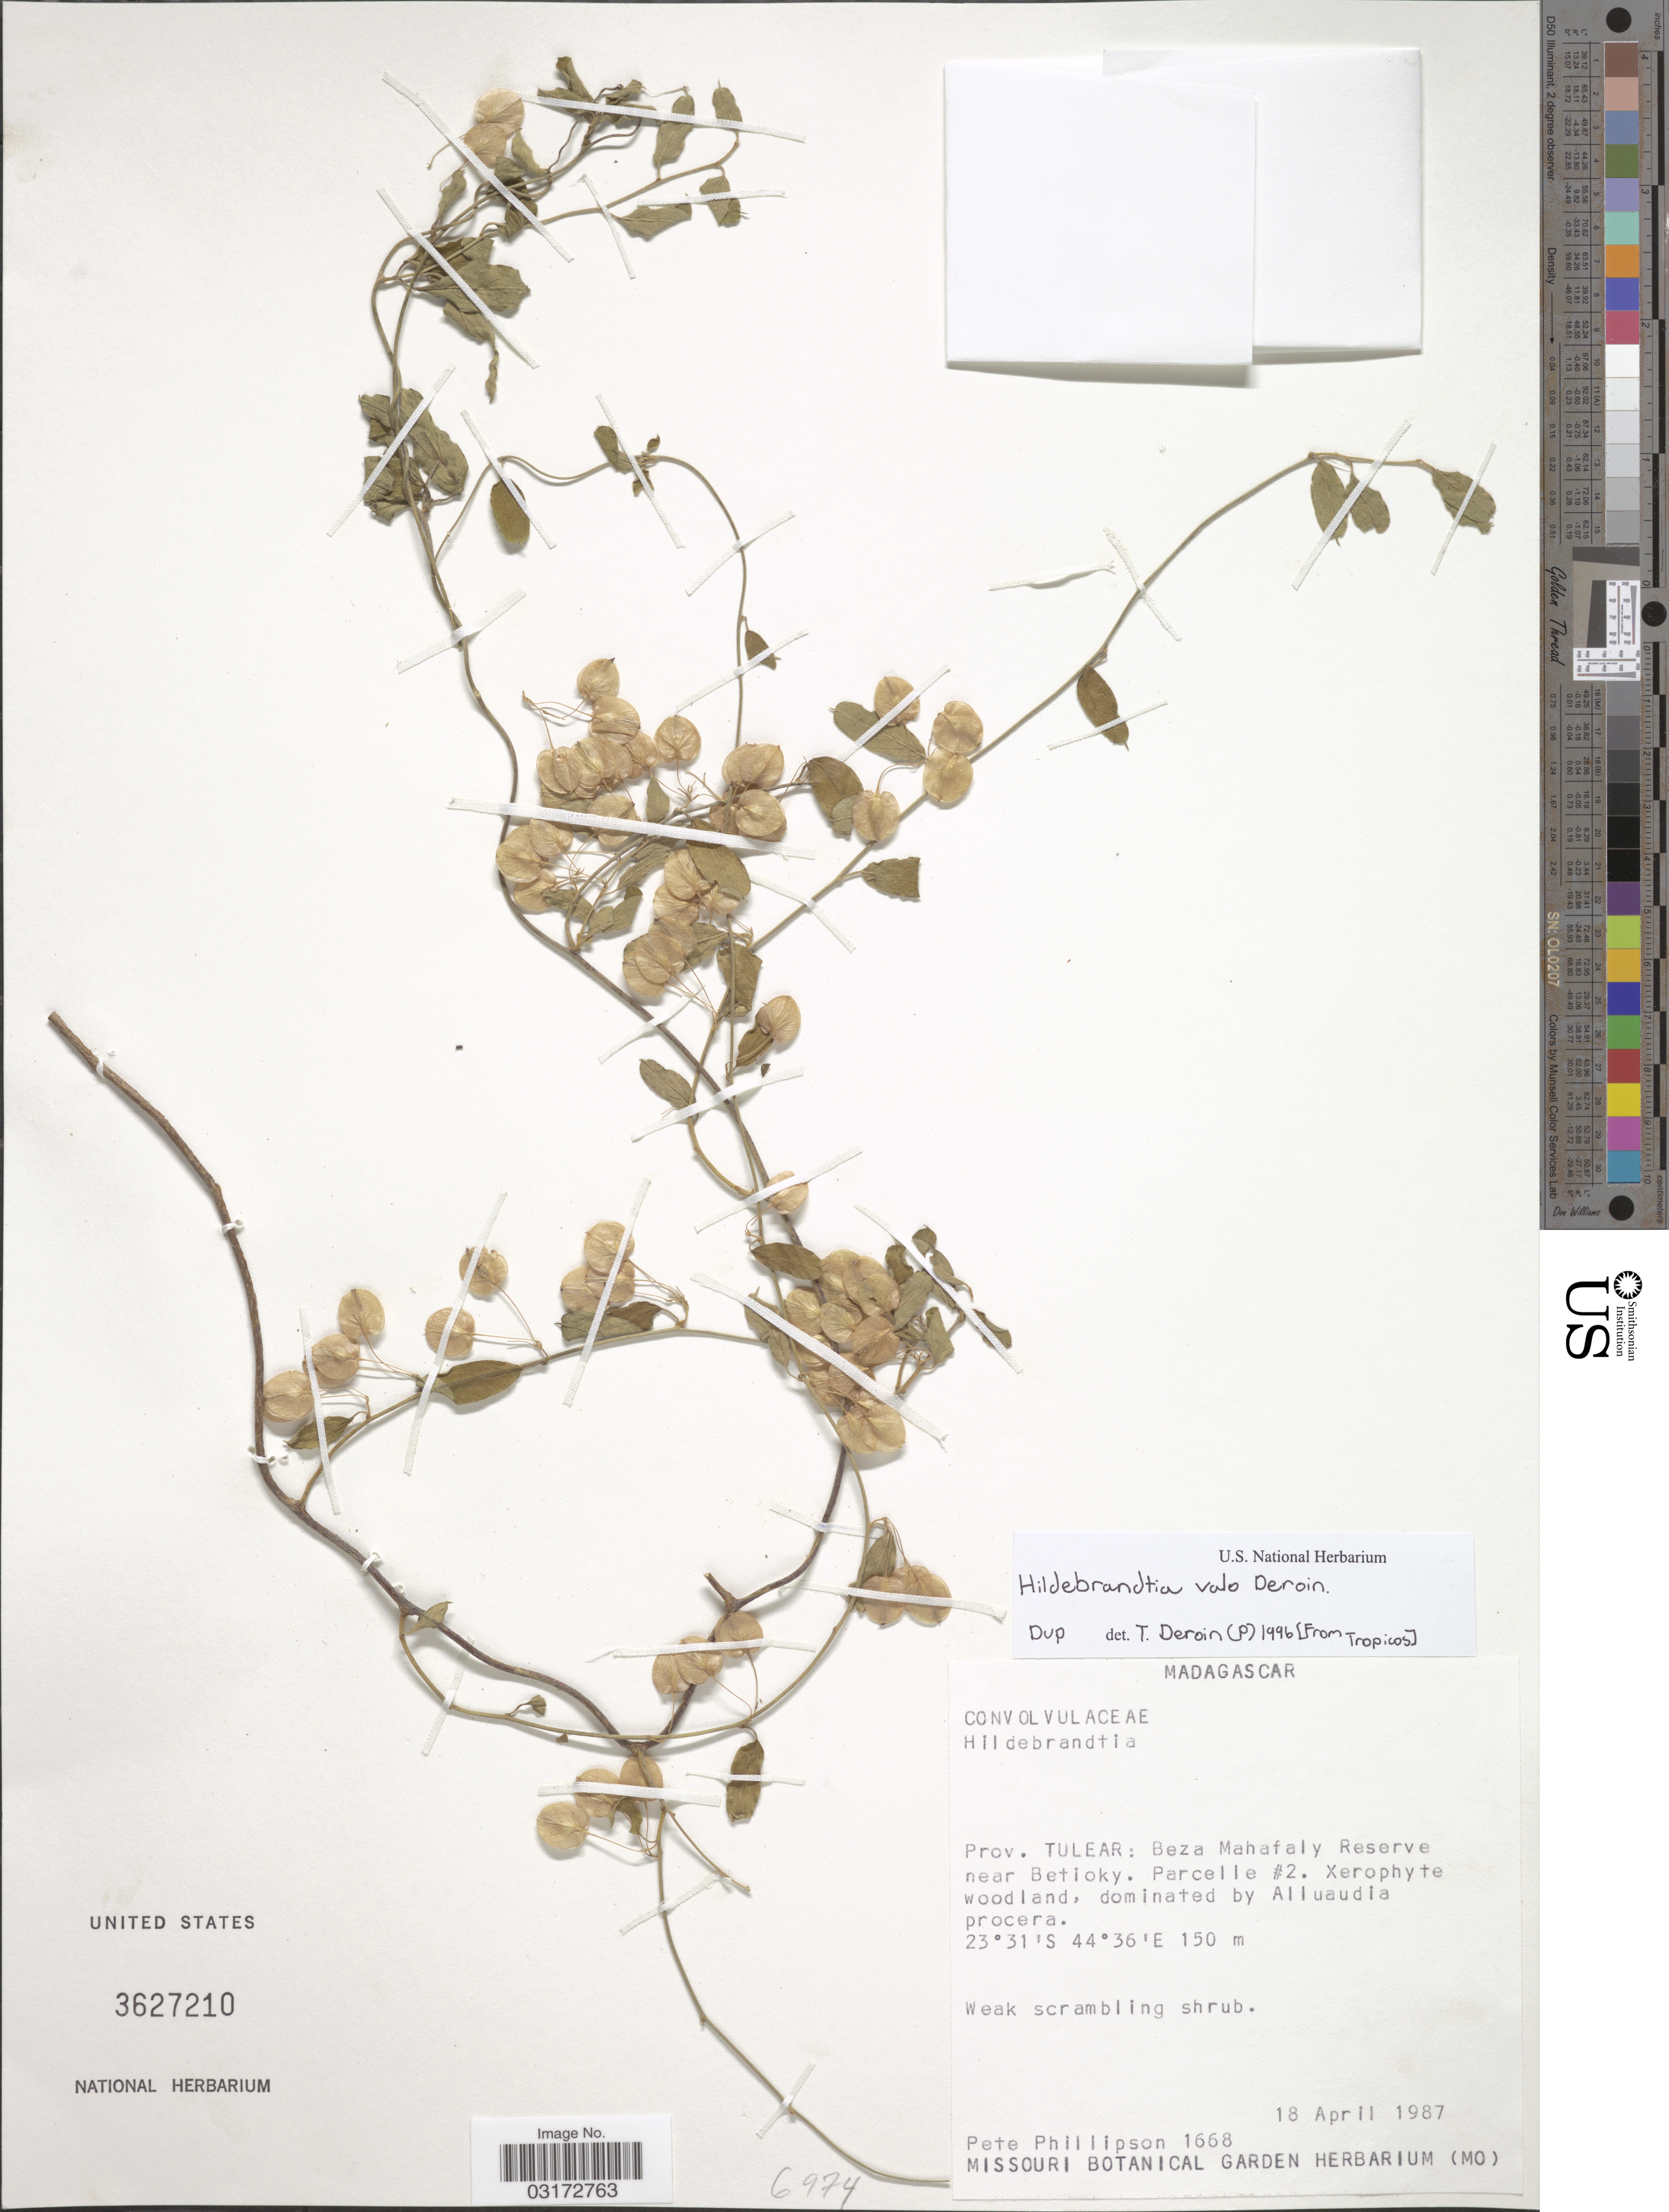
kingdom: Plantae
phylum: Tracheophyta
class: Magnoliopsida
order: Solanales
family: Convolvulaceae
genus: Hildebrandtia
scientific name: Hildebrandtia valo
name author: Deroin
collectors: P. B. Phillipson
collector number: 1668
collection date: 1987-04-18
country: Madagascar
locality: Prov. Tulear: Beza Mahafely Reserve near Betioky. Parcelle #2.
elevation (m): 150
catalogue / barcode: US 3627210